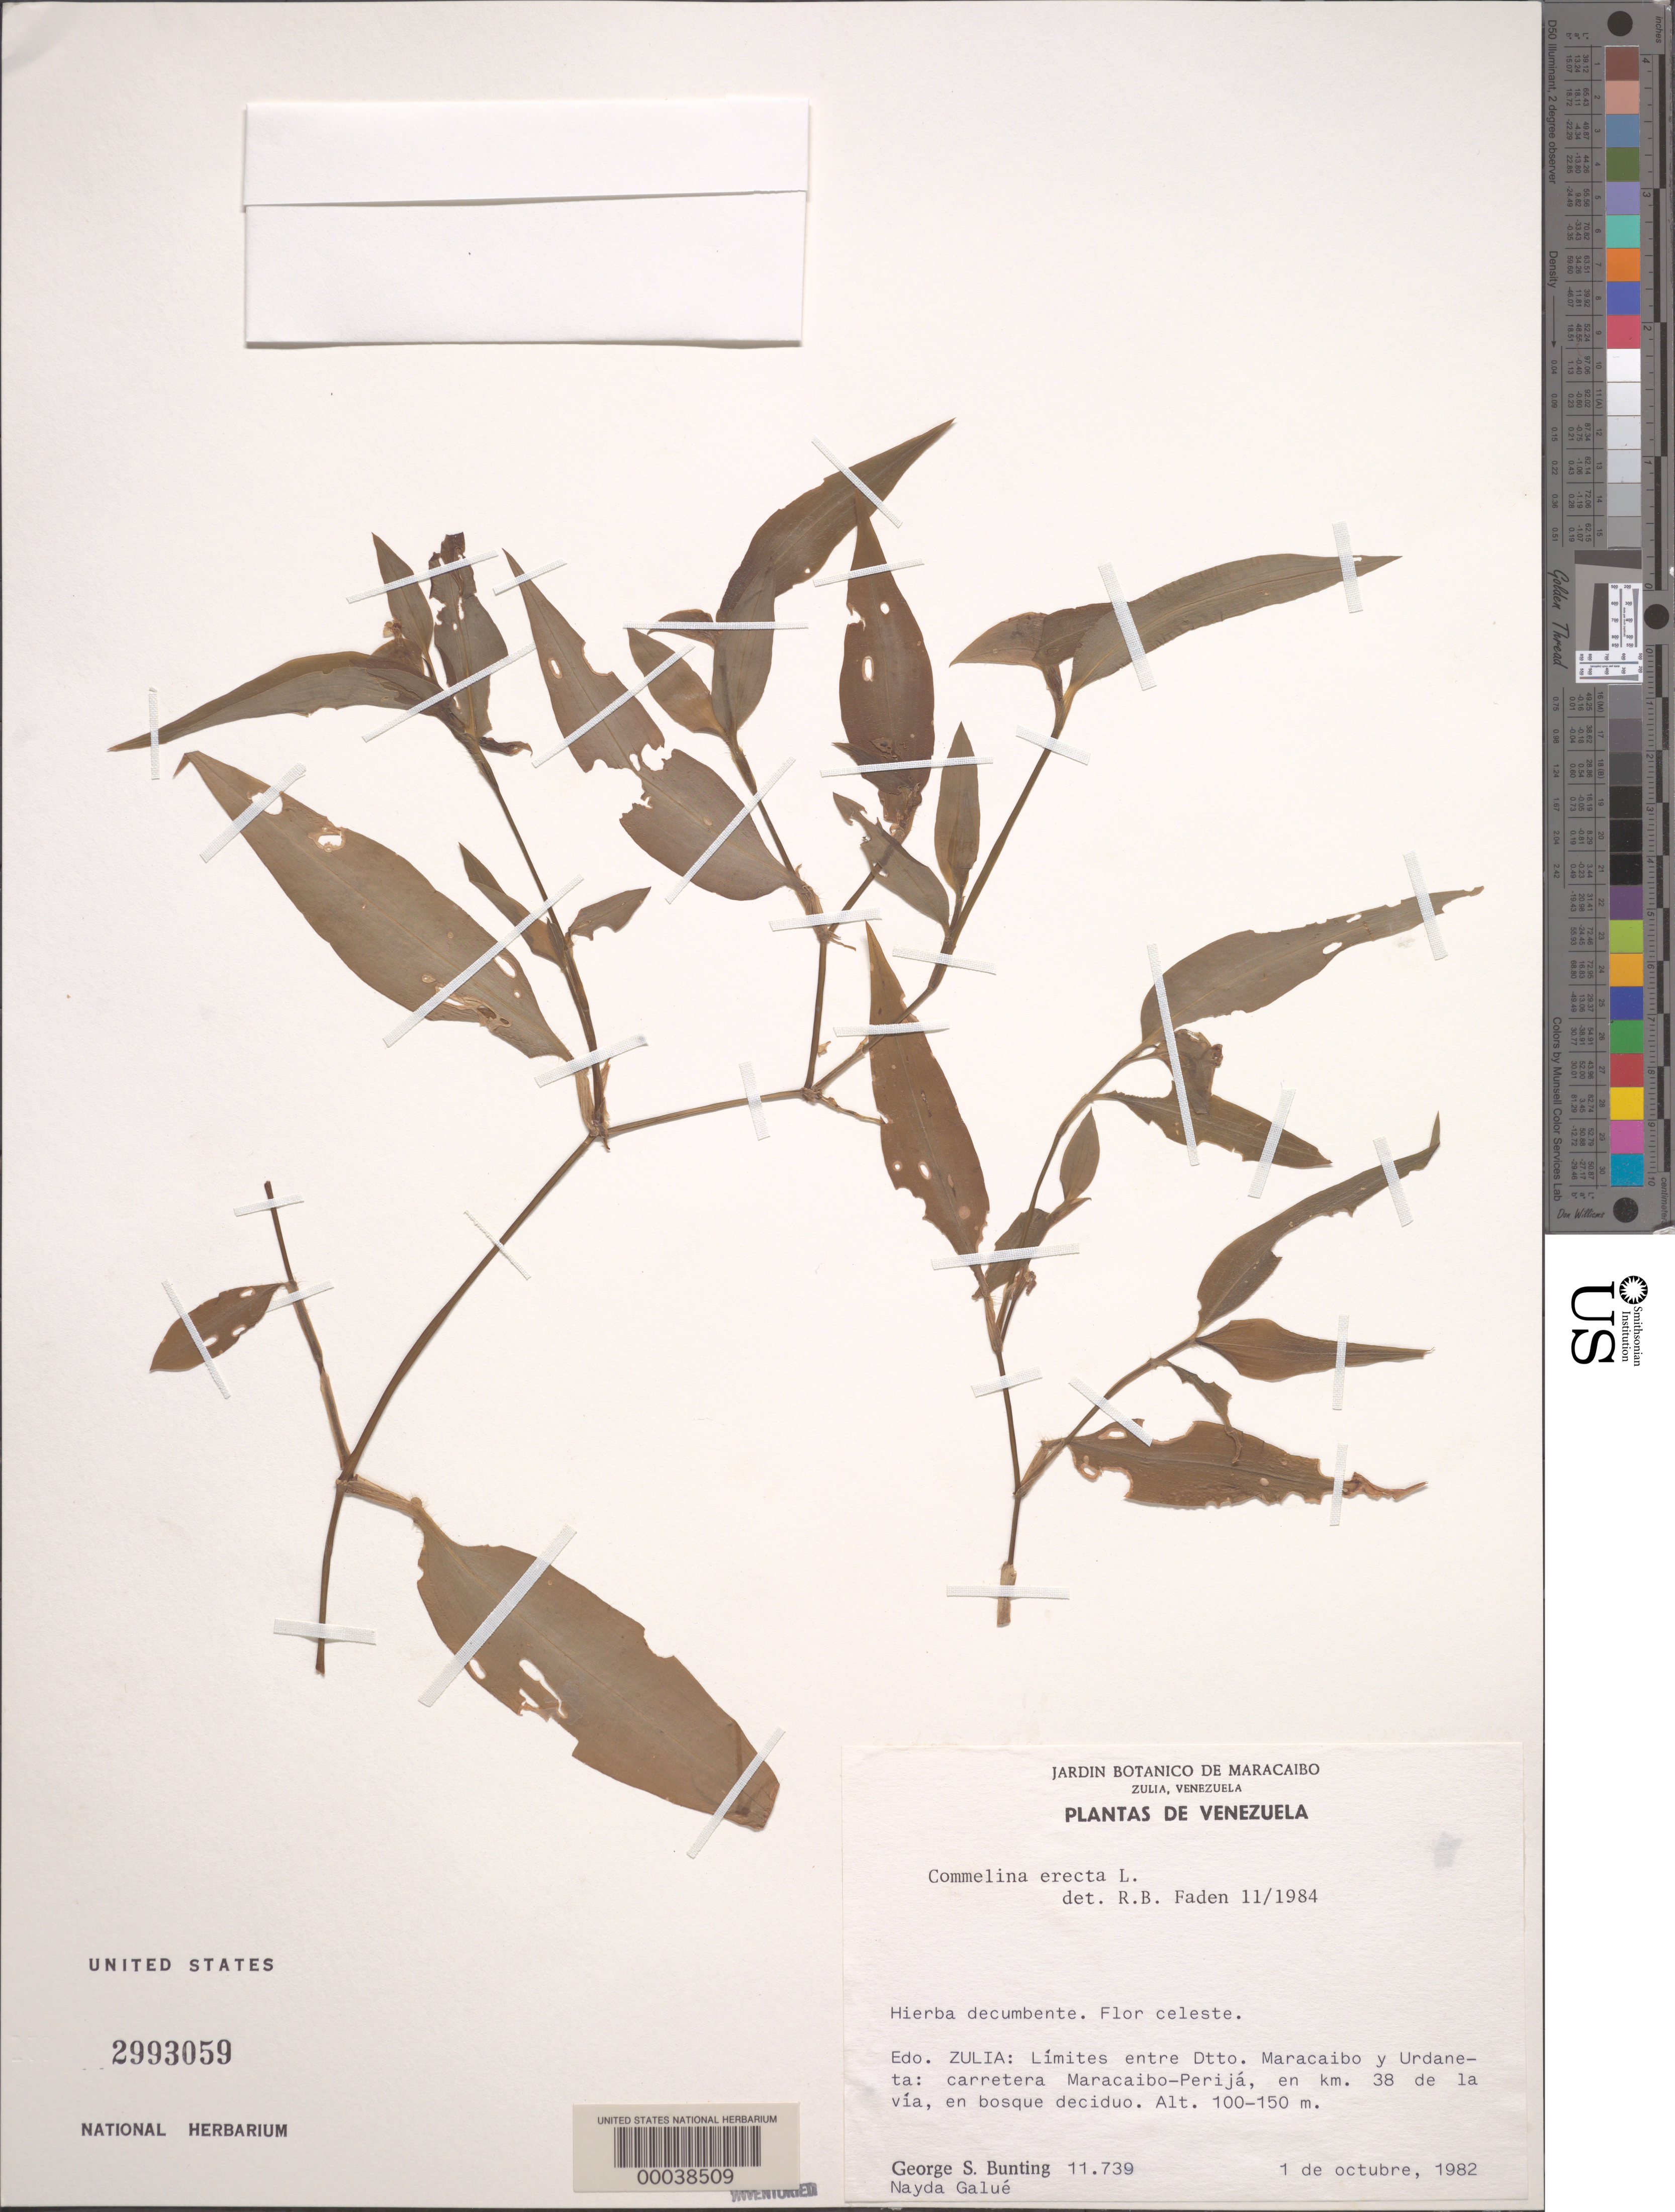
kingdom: Plantae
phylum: Tracheophyta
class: Liliopsida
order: Commelinales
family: Commelinaceae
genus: Commelina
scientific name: Commelina erecta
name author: L.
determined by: Faden, Robert B., (US), Smithsonian Institution - National Museum of Natural History (UNITED STATES)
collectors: G. S. Bunting & N. Galue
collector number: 11.739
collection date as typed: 01 Oct 1982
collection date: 1982-10-01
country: Venezuela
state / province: Zulia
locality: Maricaibo-perija; between maracaibo and urdaneta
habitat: Deciduous forest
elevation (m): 100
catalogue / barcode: US 2993059